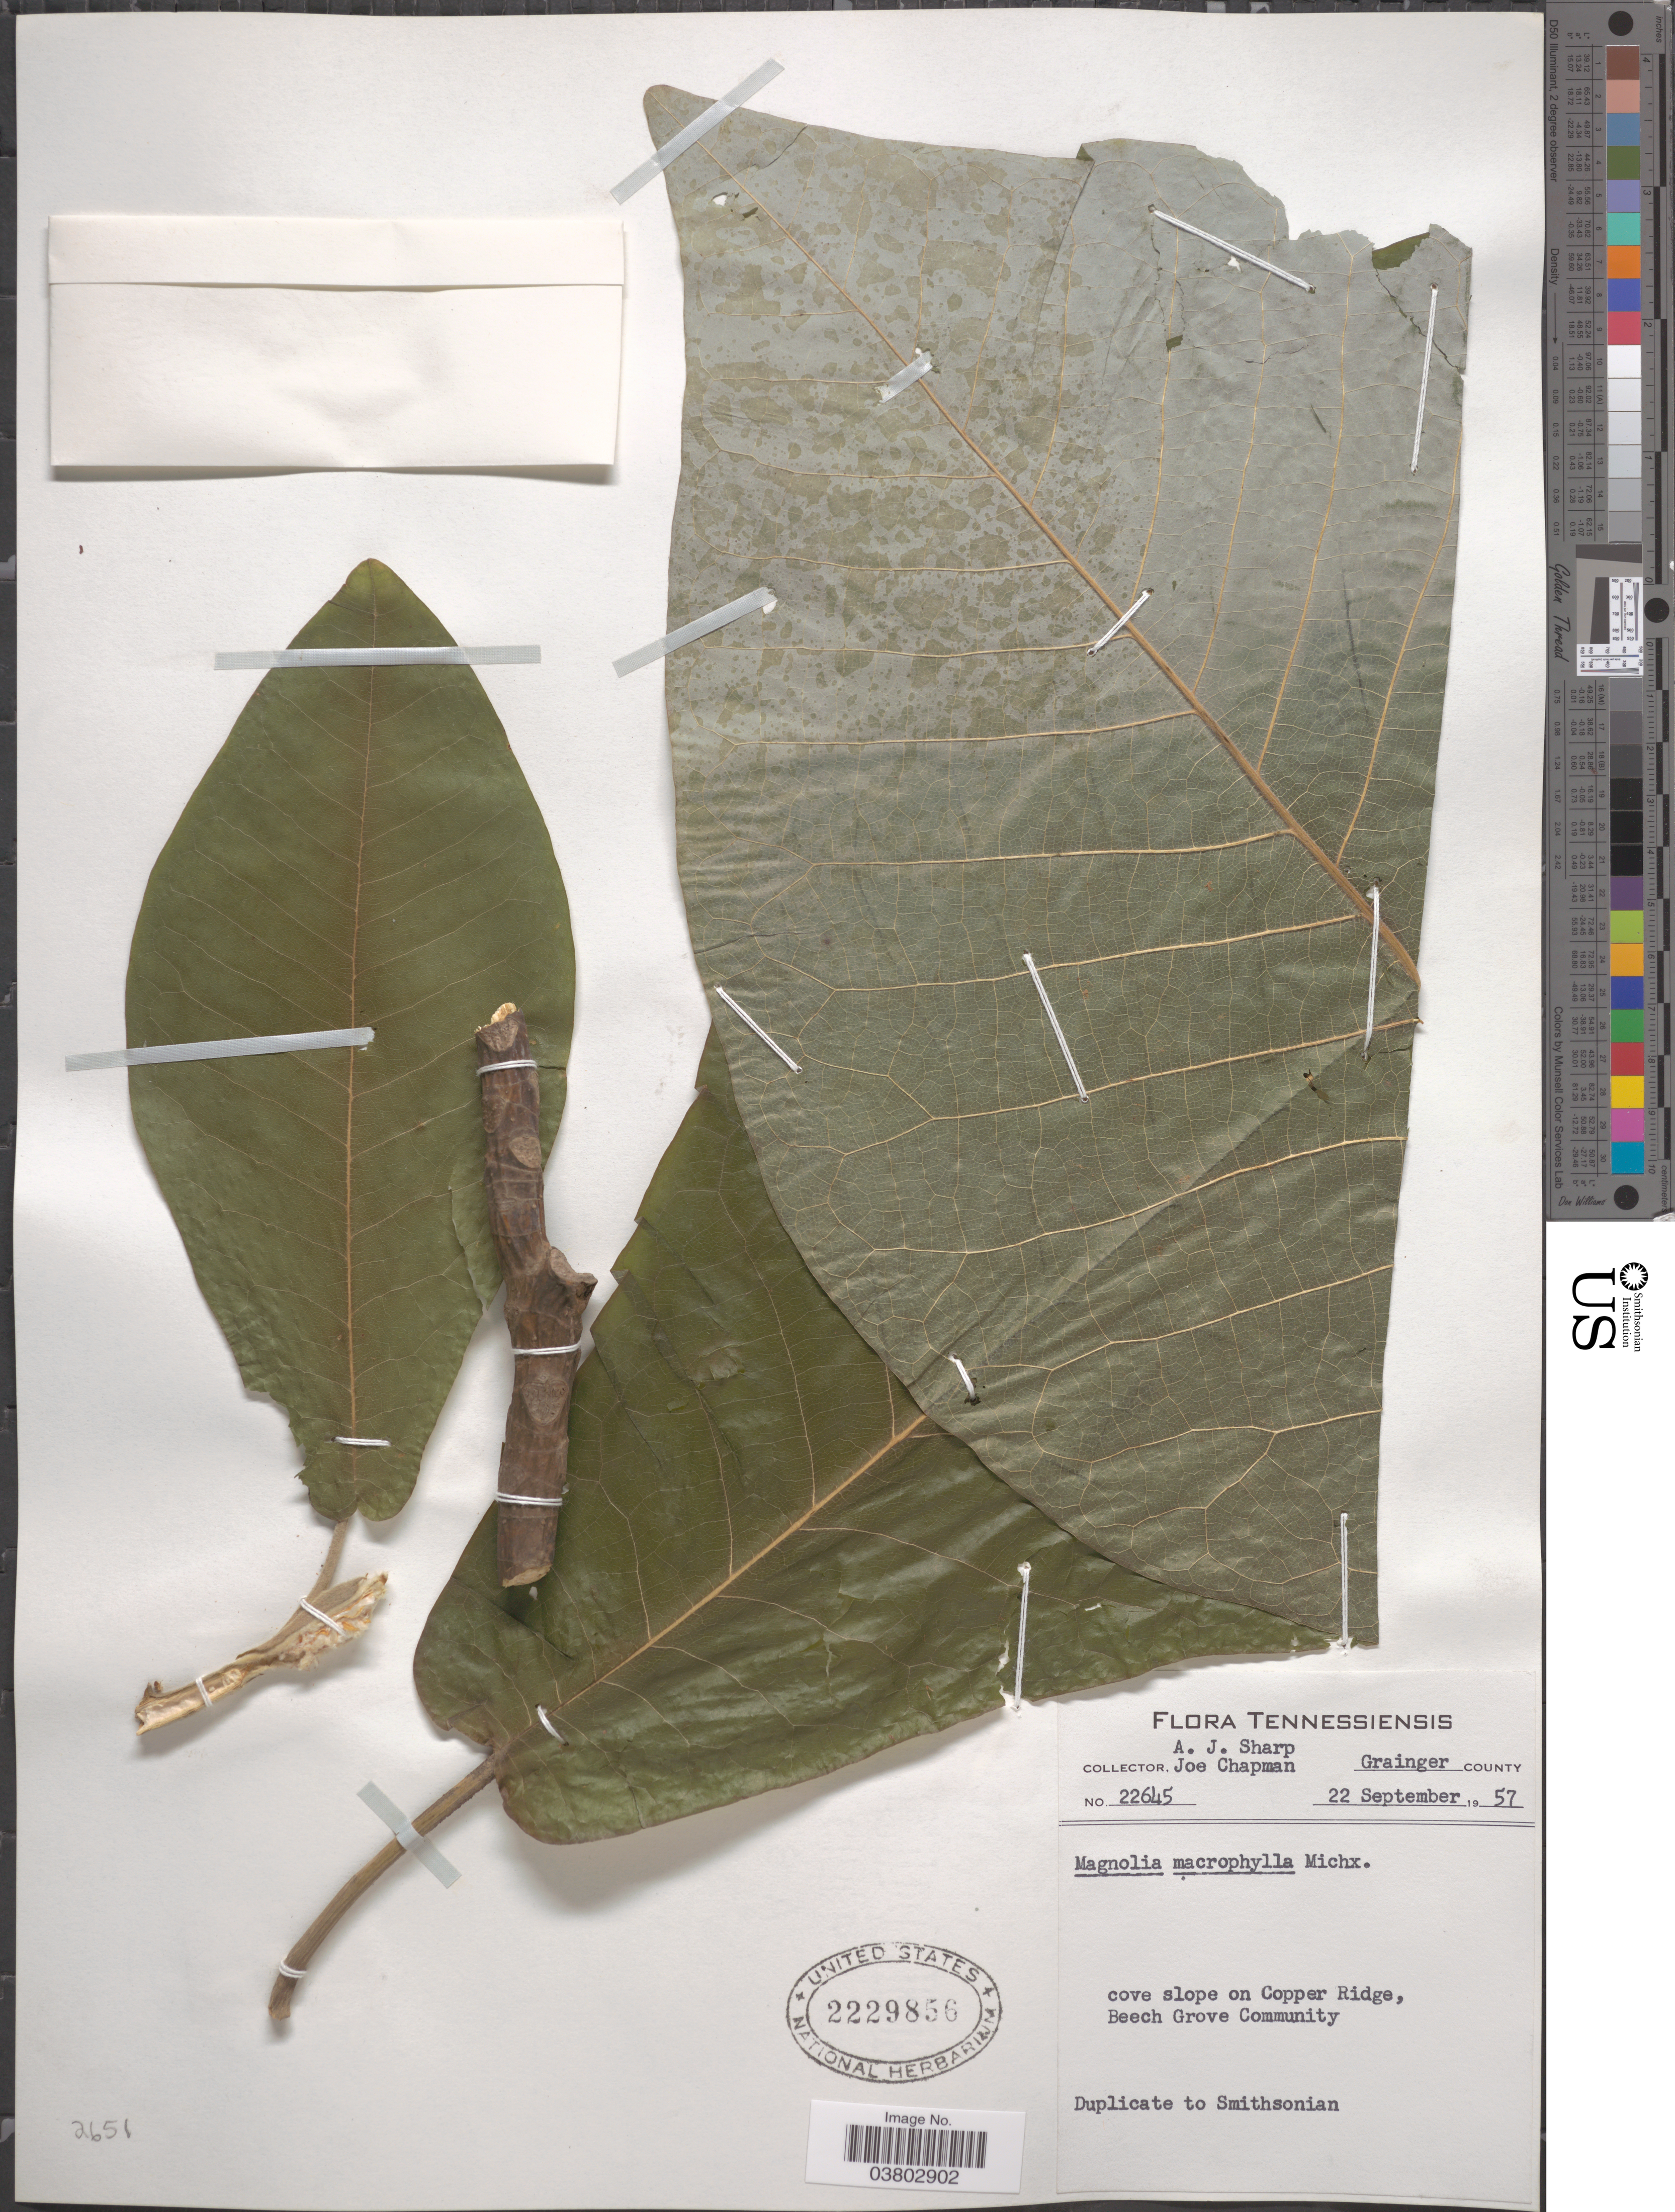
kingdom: Plantae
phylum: Tracheophyta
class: Magnoliopsida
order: Magnoliales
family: Magnoliaceae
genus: Magnolia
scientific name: Magnolia macrophylla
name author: Michx.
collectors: A. J. Sharp & J. D. Chapman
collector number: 22645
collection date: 1957-09-22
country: United States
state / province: Tennessee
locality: Grainger County. Cove slope on Copper Ridge, Beech Grove Community.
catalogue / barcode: US 2229856